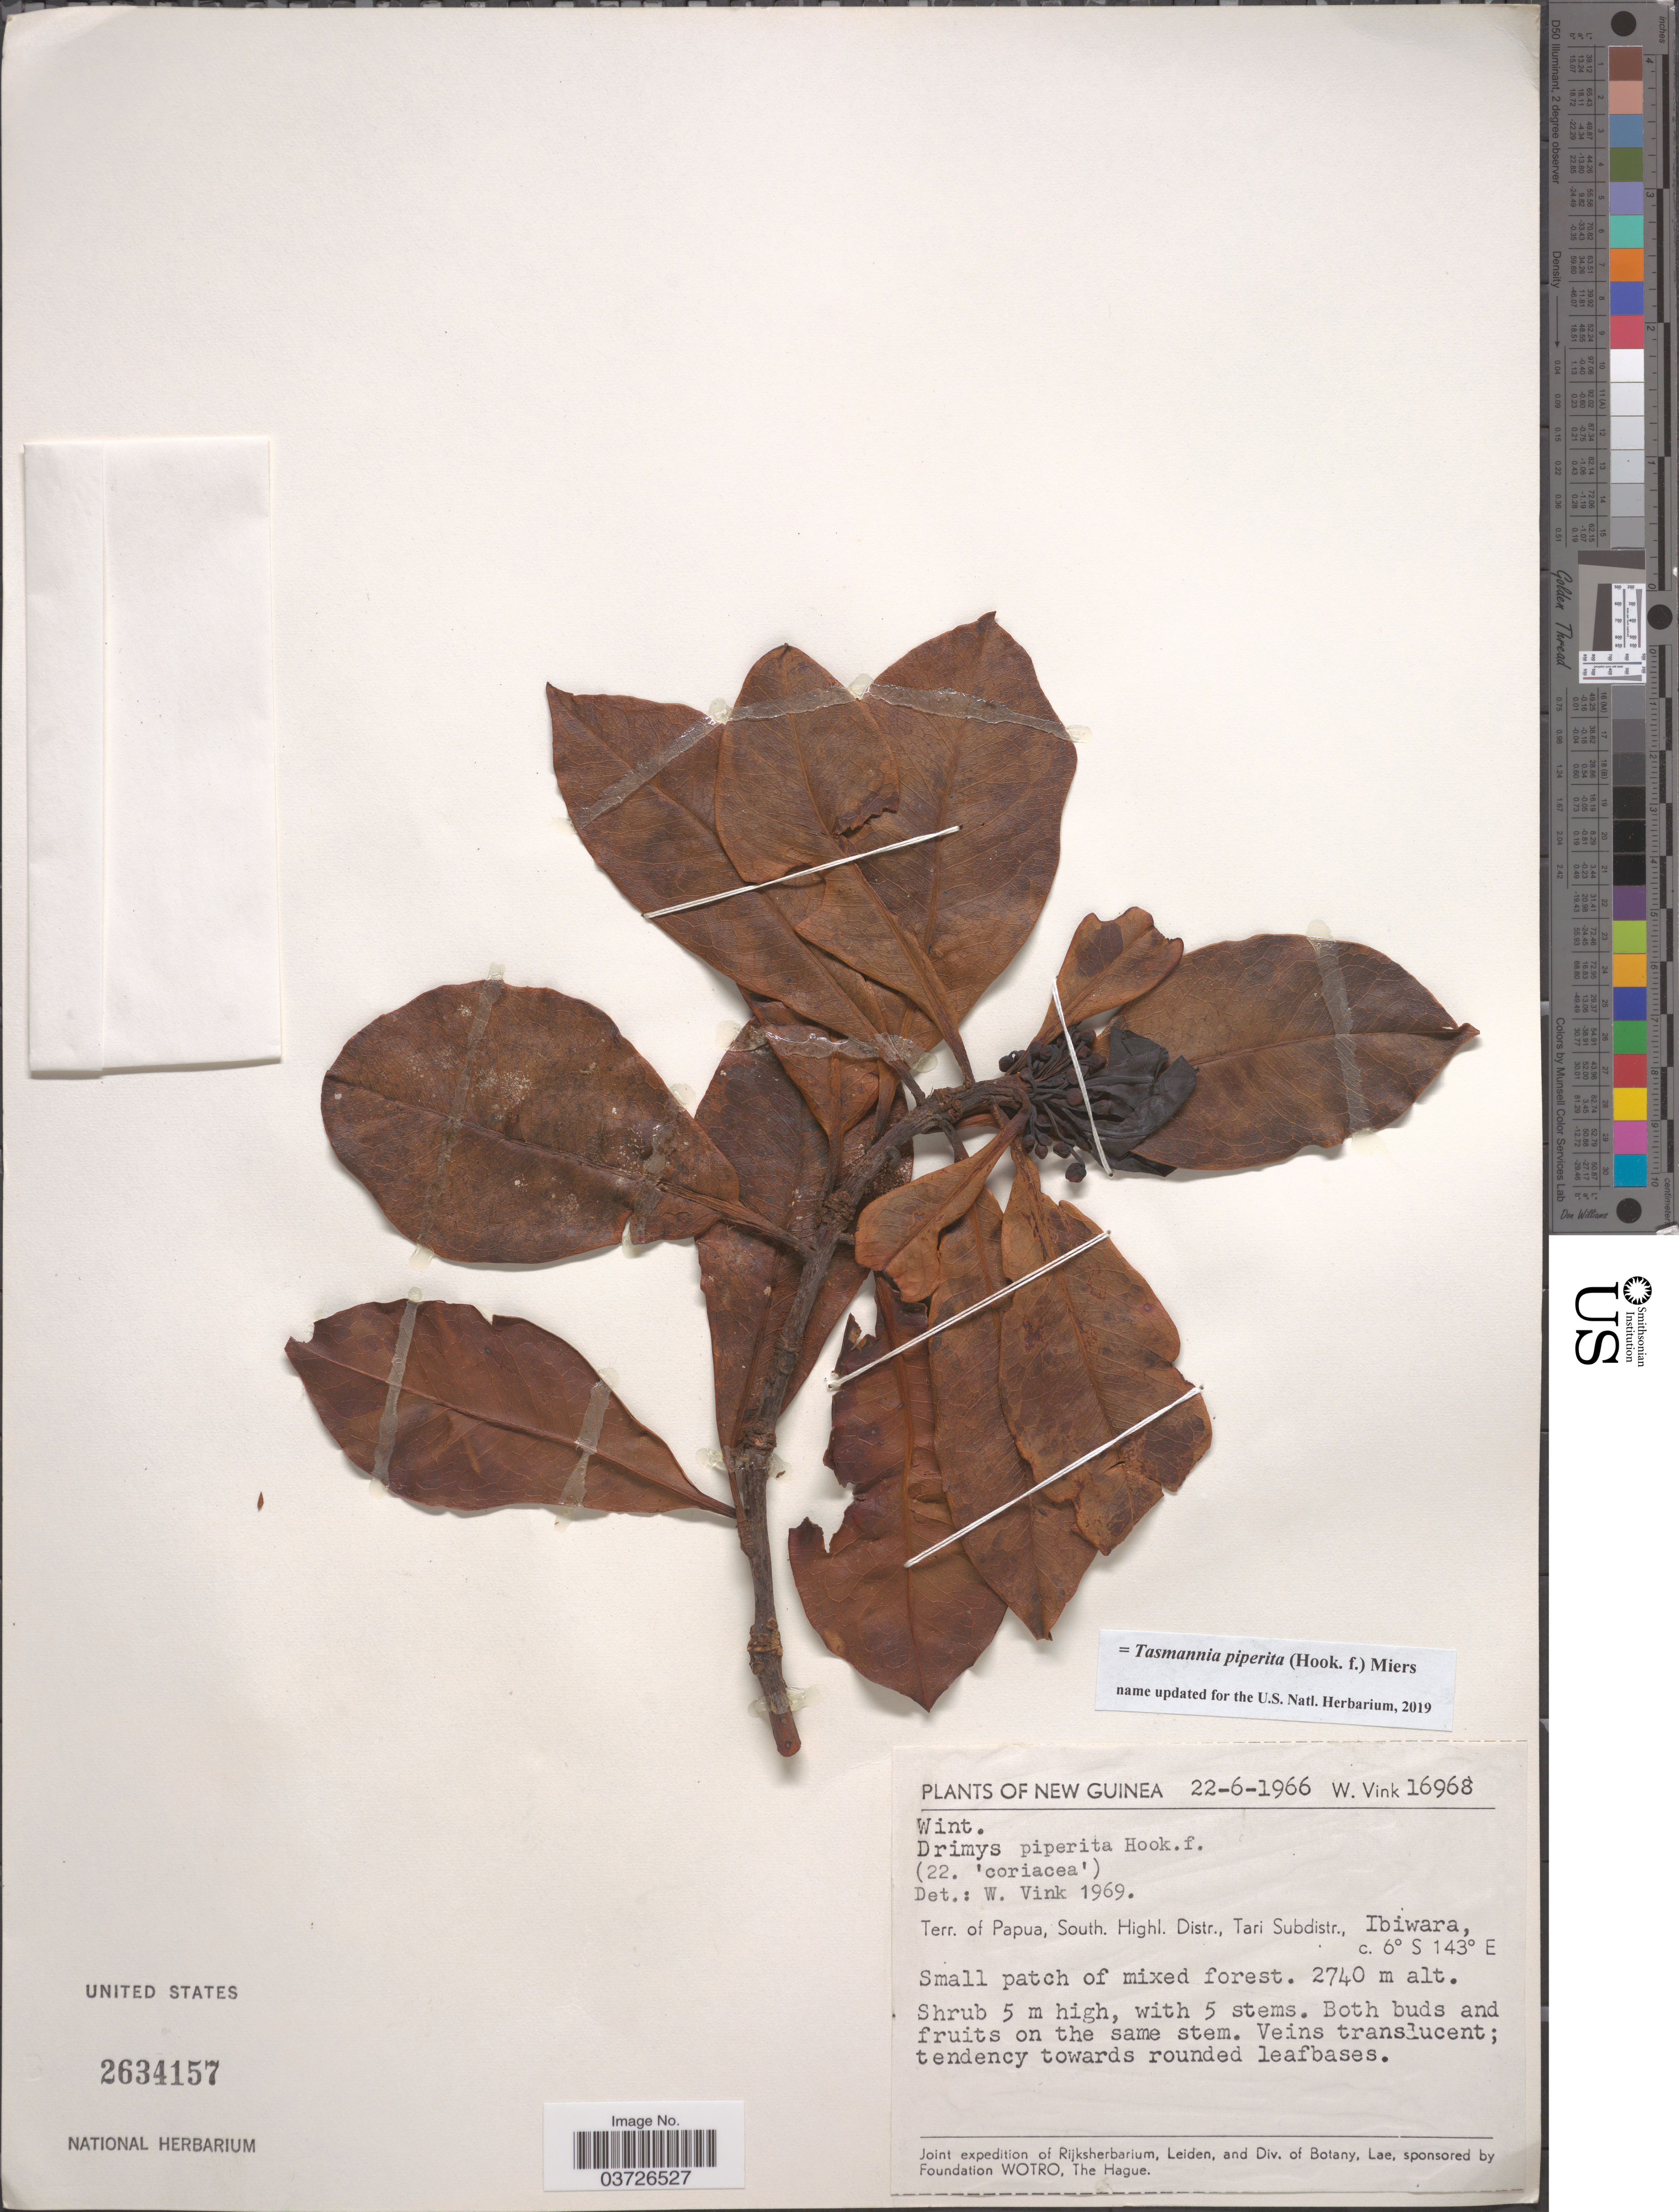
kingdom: Plantae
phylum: Tracheophyta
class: Magnoliopsida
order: Canellales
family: Winteraceae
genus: Tasmannia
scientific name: Tasmannia piperita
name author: (Hook. f.) Miers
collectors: W. Vink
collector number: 16968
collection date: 1966-06-22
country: Papua New Guinea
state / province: Southern Highlands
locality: New Guinea. Terr. of Papua, South. Highl. Distr., Tari Subdistr., Ibiwara.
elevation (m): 2740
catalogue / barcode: US 2634157